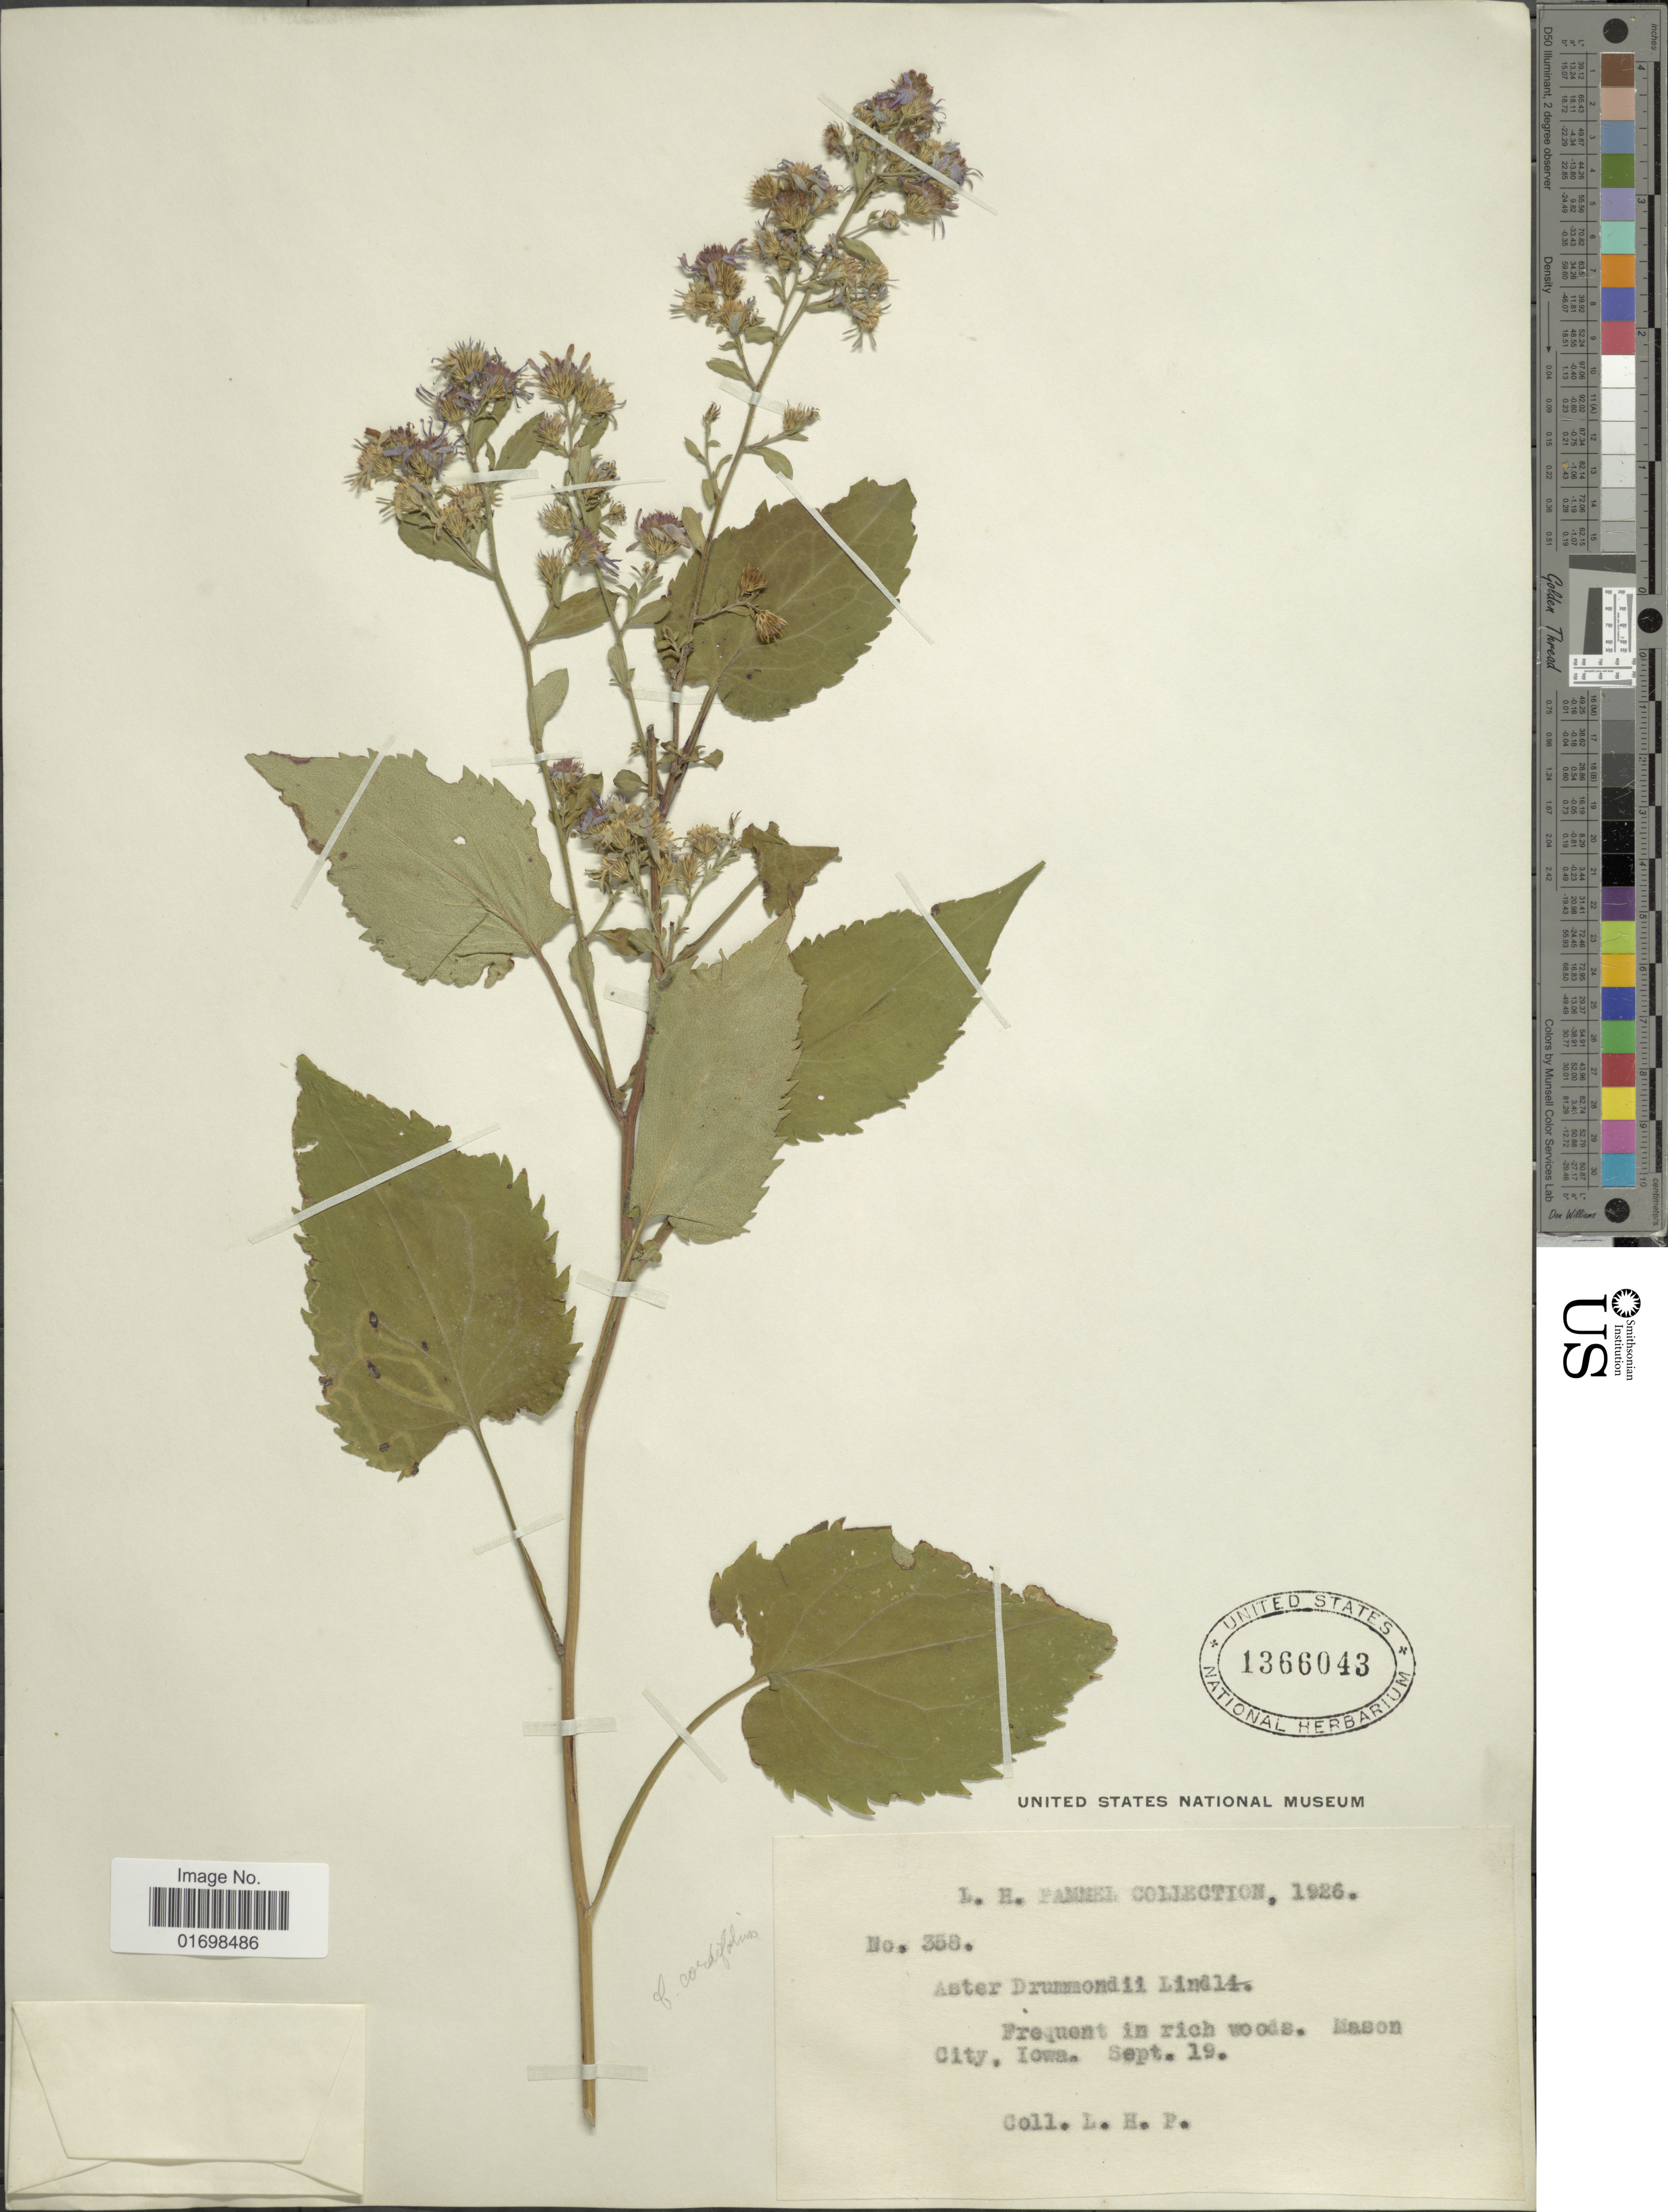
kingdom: Plantae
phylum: Tracheophyta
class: Magnoliopsida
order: Asterales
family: Asteraceae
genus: Symphyotrichum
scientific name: Symphyotrichum drummondii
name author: (Lindl.) G.L. Nesom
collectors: L. Pammel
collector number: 358*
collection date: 1926-09-09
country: United States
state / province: Iowa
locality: Mason City, Iowa.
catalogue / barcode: US 1366043